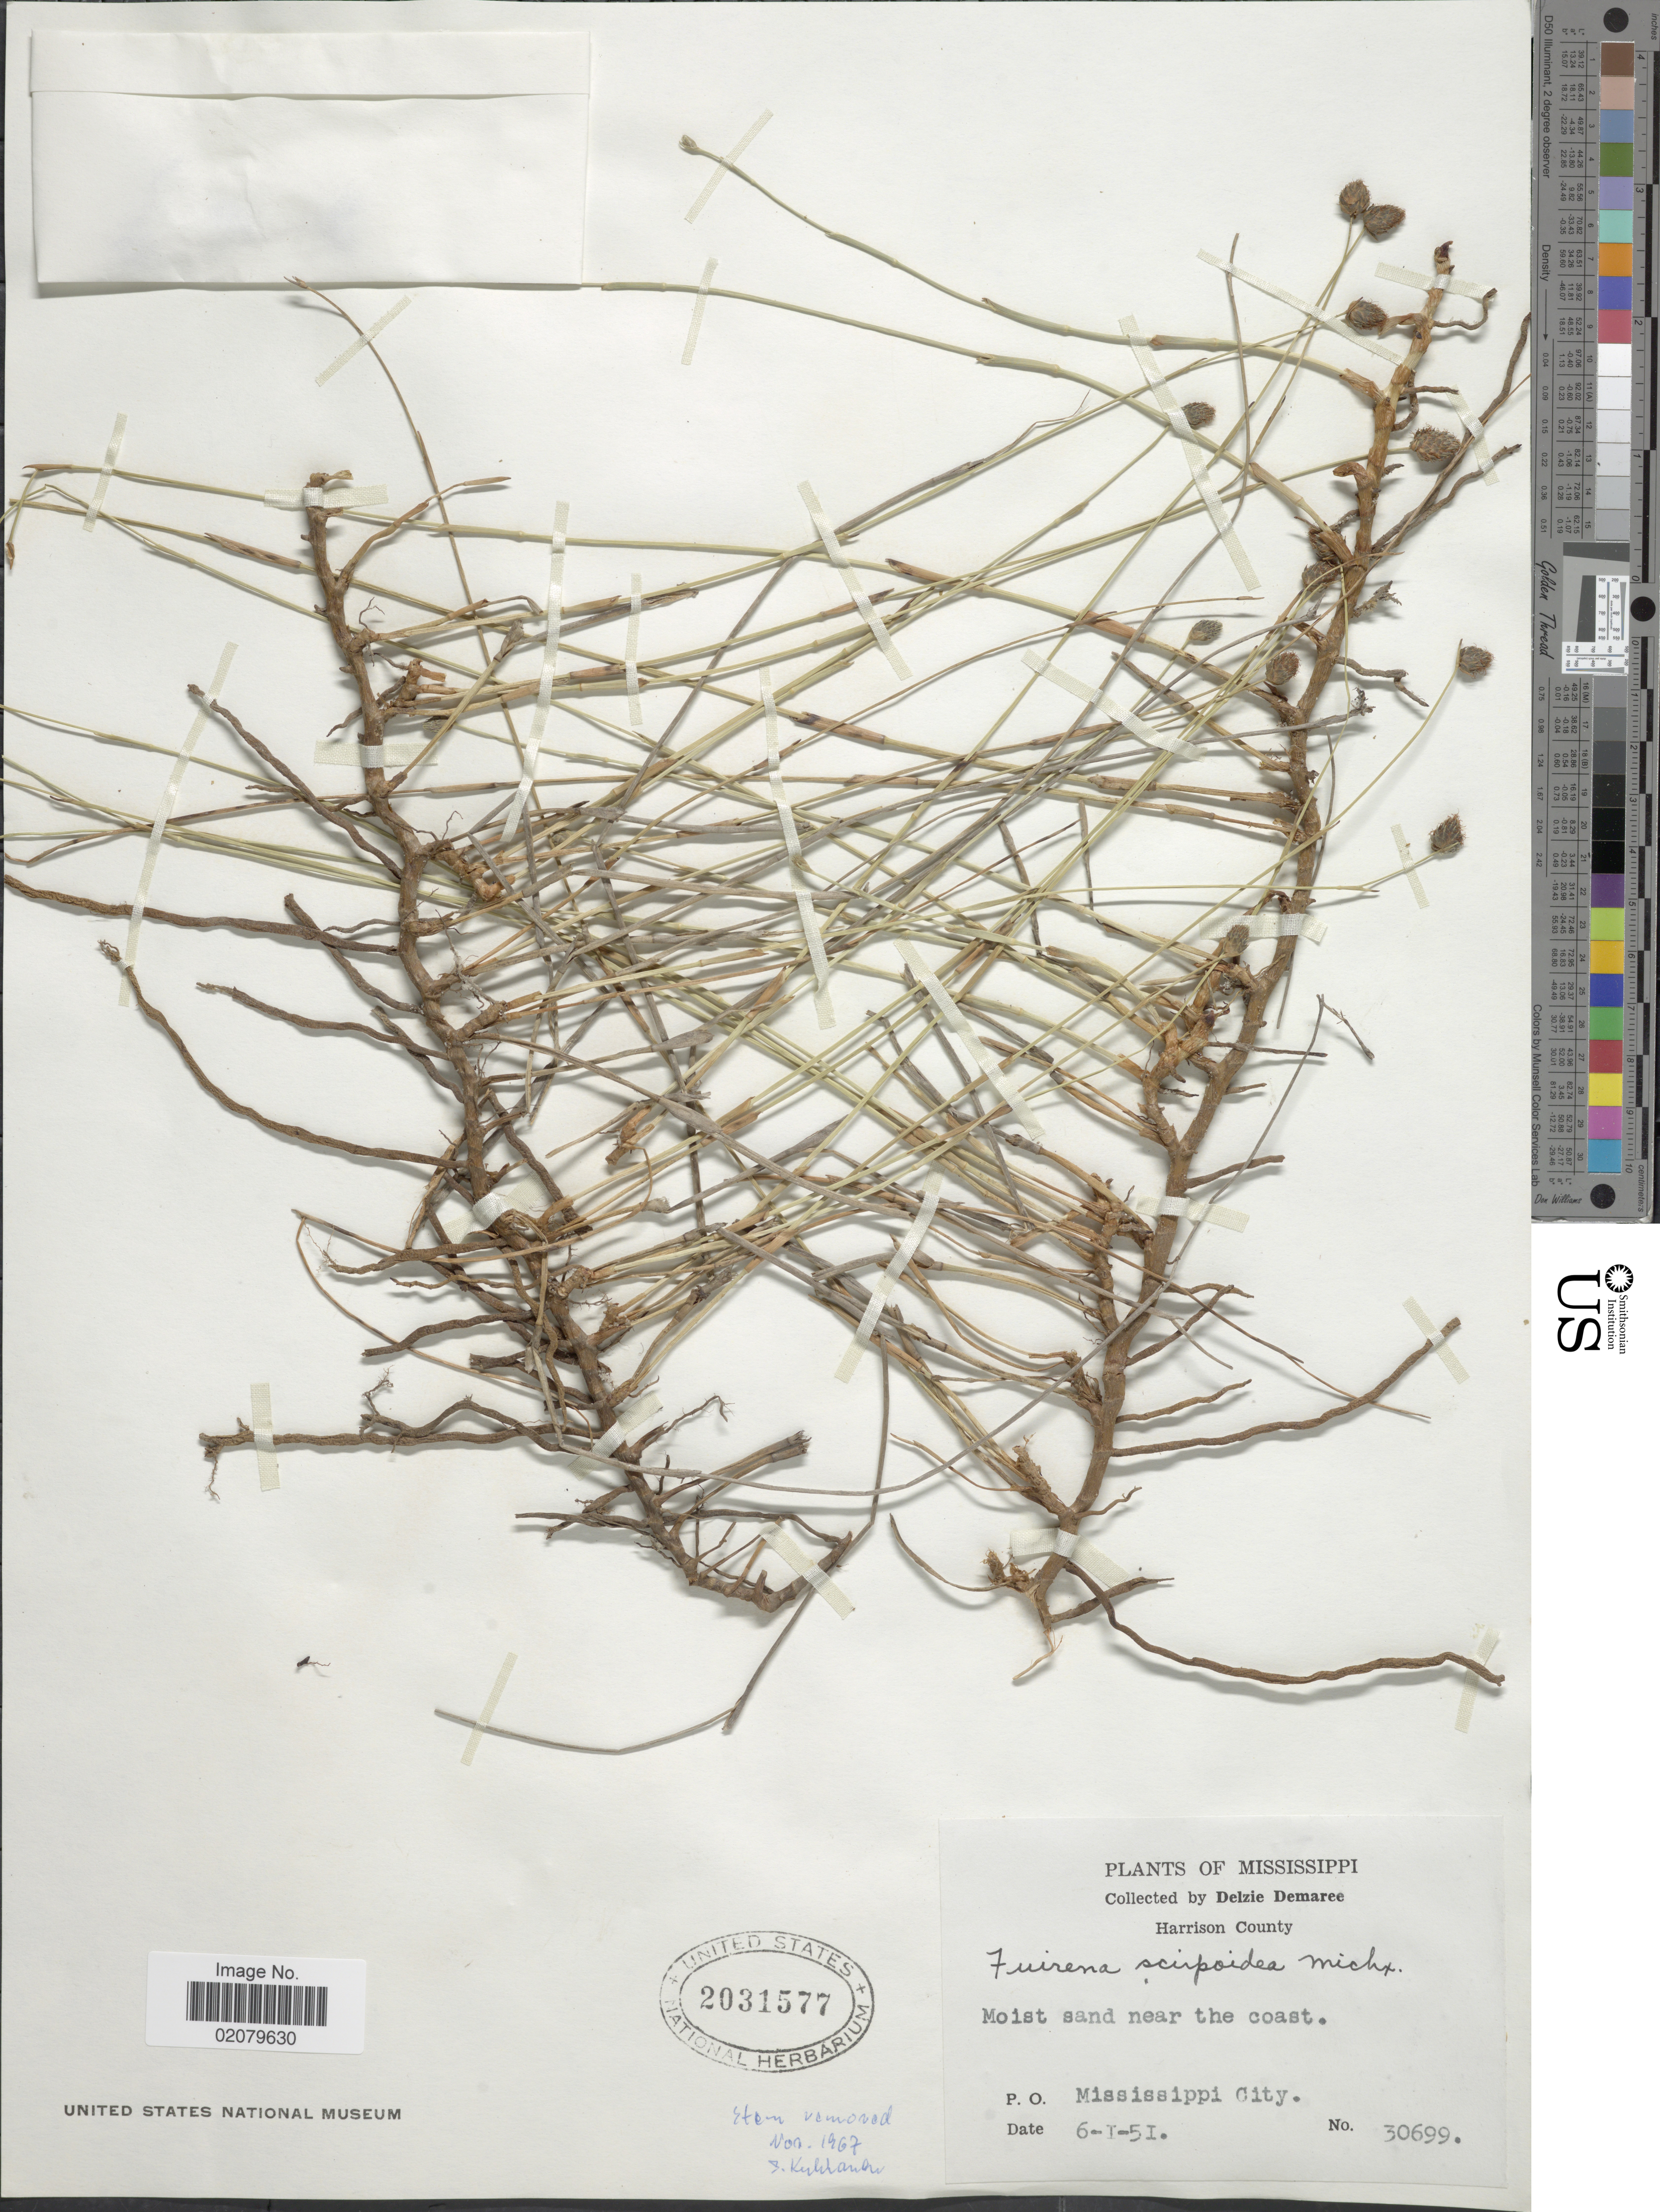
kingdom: Plantae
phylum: Tracheophyta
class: Liliopsida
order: Poales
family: Cyperaceae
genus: Fuirena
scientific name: Fuirena scirpoidea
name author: Michx.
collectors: D. Demaree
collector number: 30699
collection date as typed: Transcribed d/m/y: 6/1/51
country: United States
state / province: Mississippi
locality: Harrison County, Mississippi City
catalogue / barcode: US 2031577